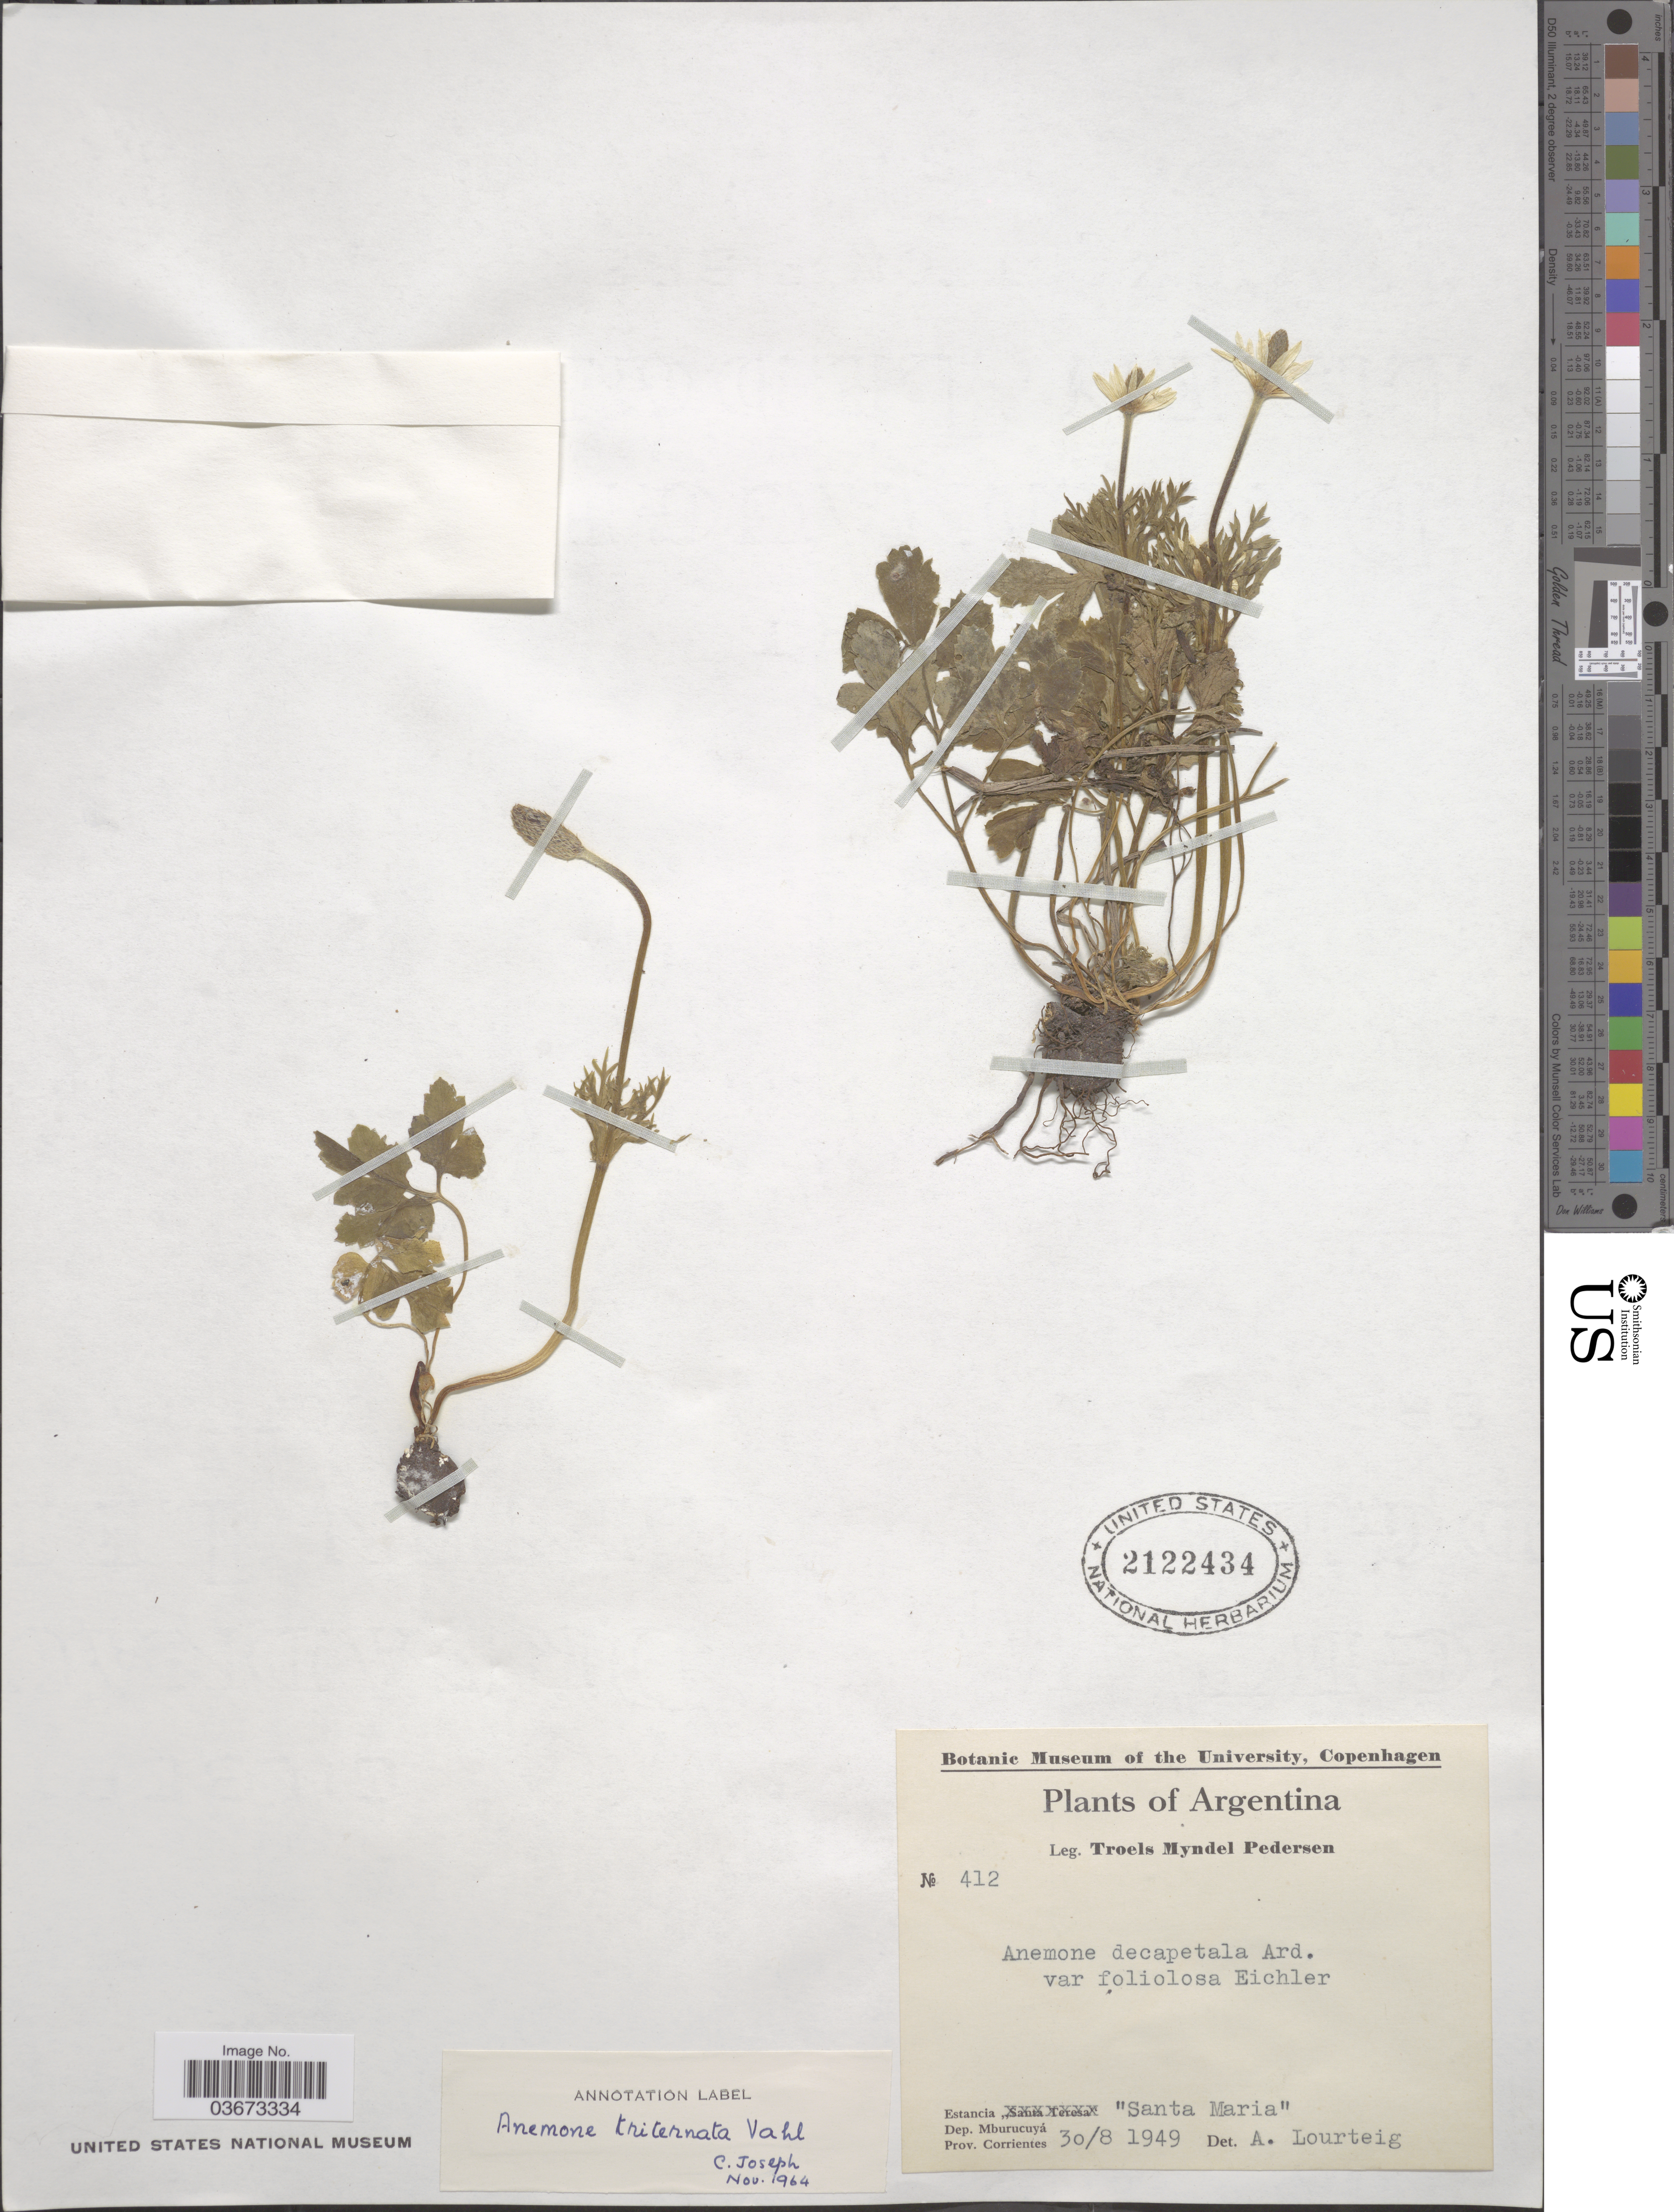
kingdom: Plantae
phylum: Tracheophyta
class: Magnoliopsida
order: Ranunculales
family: Ranunculaceae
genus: Anemone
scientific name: Anemone triternata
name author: Vahl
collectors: T. Pederson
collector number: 412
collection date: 1949-08-30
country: Argentina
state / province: Corrientes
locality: Estancia "Santa Maria". Dep. Mburucuyá.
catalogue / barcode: US 2122434